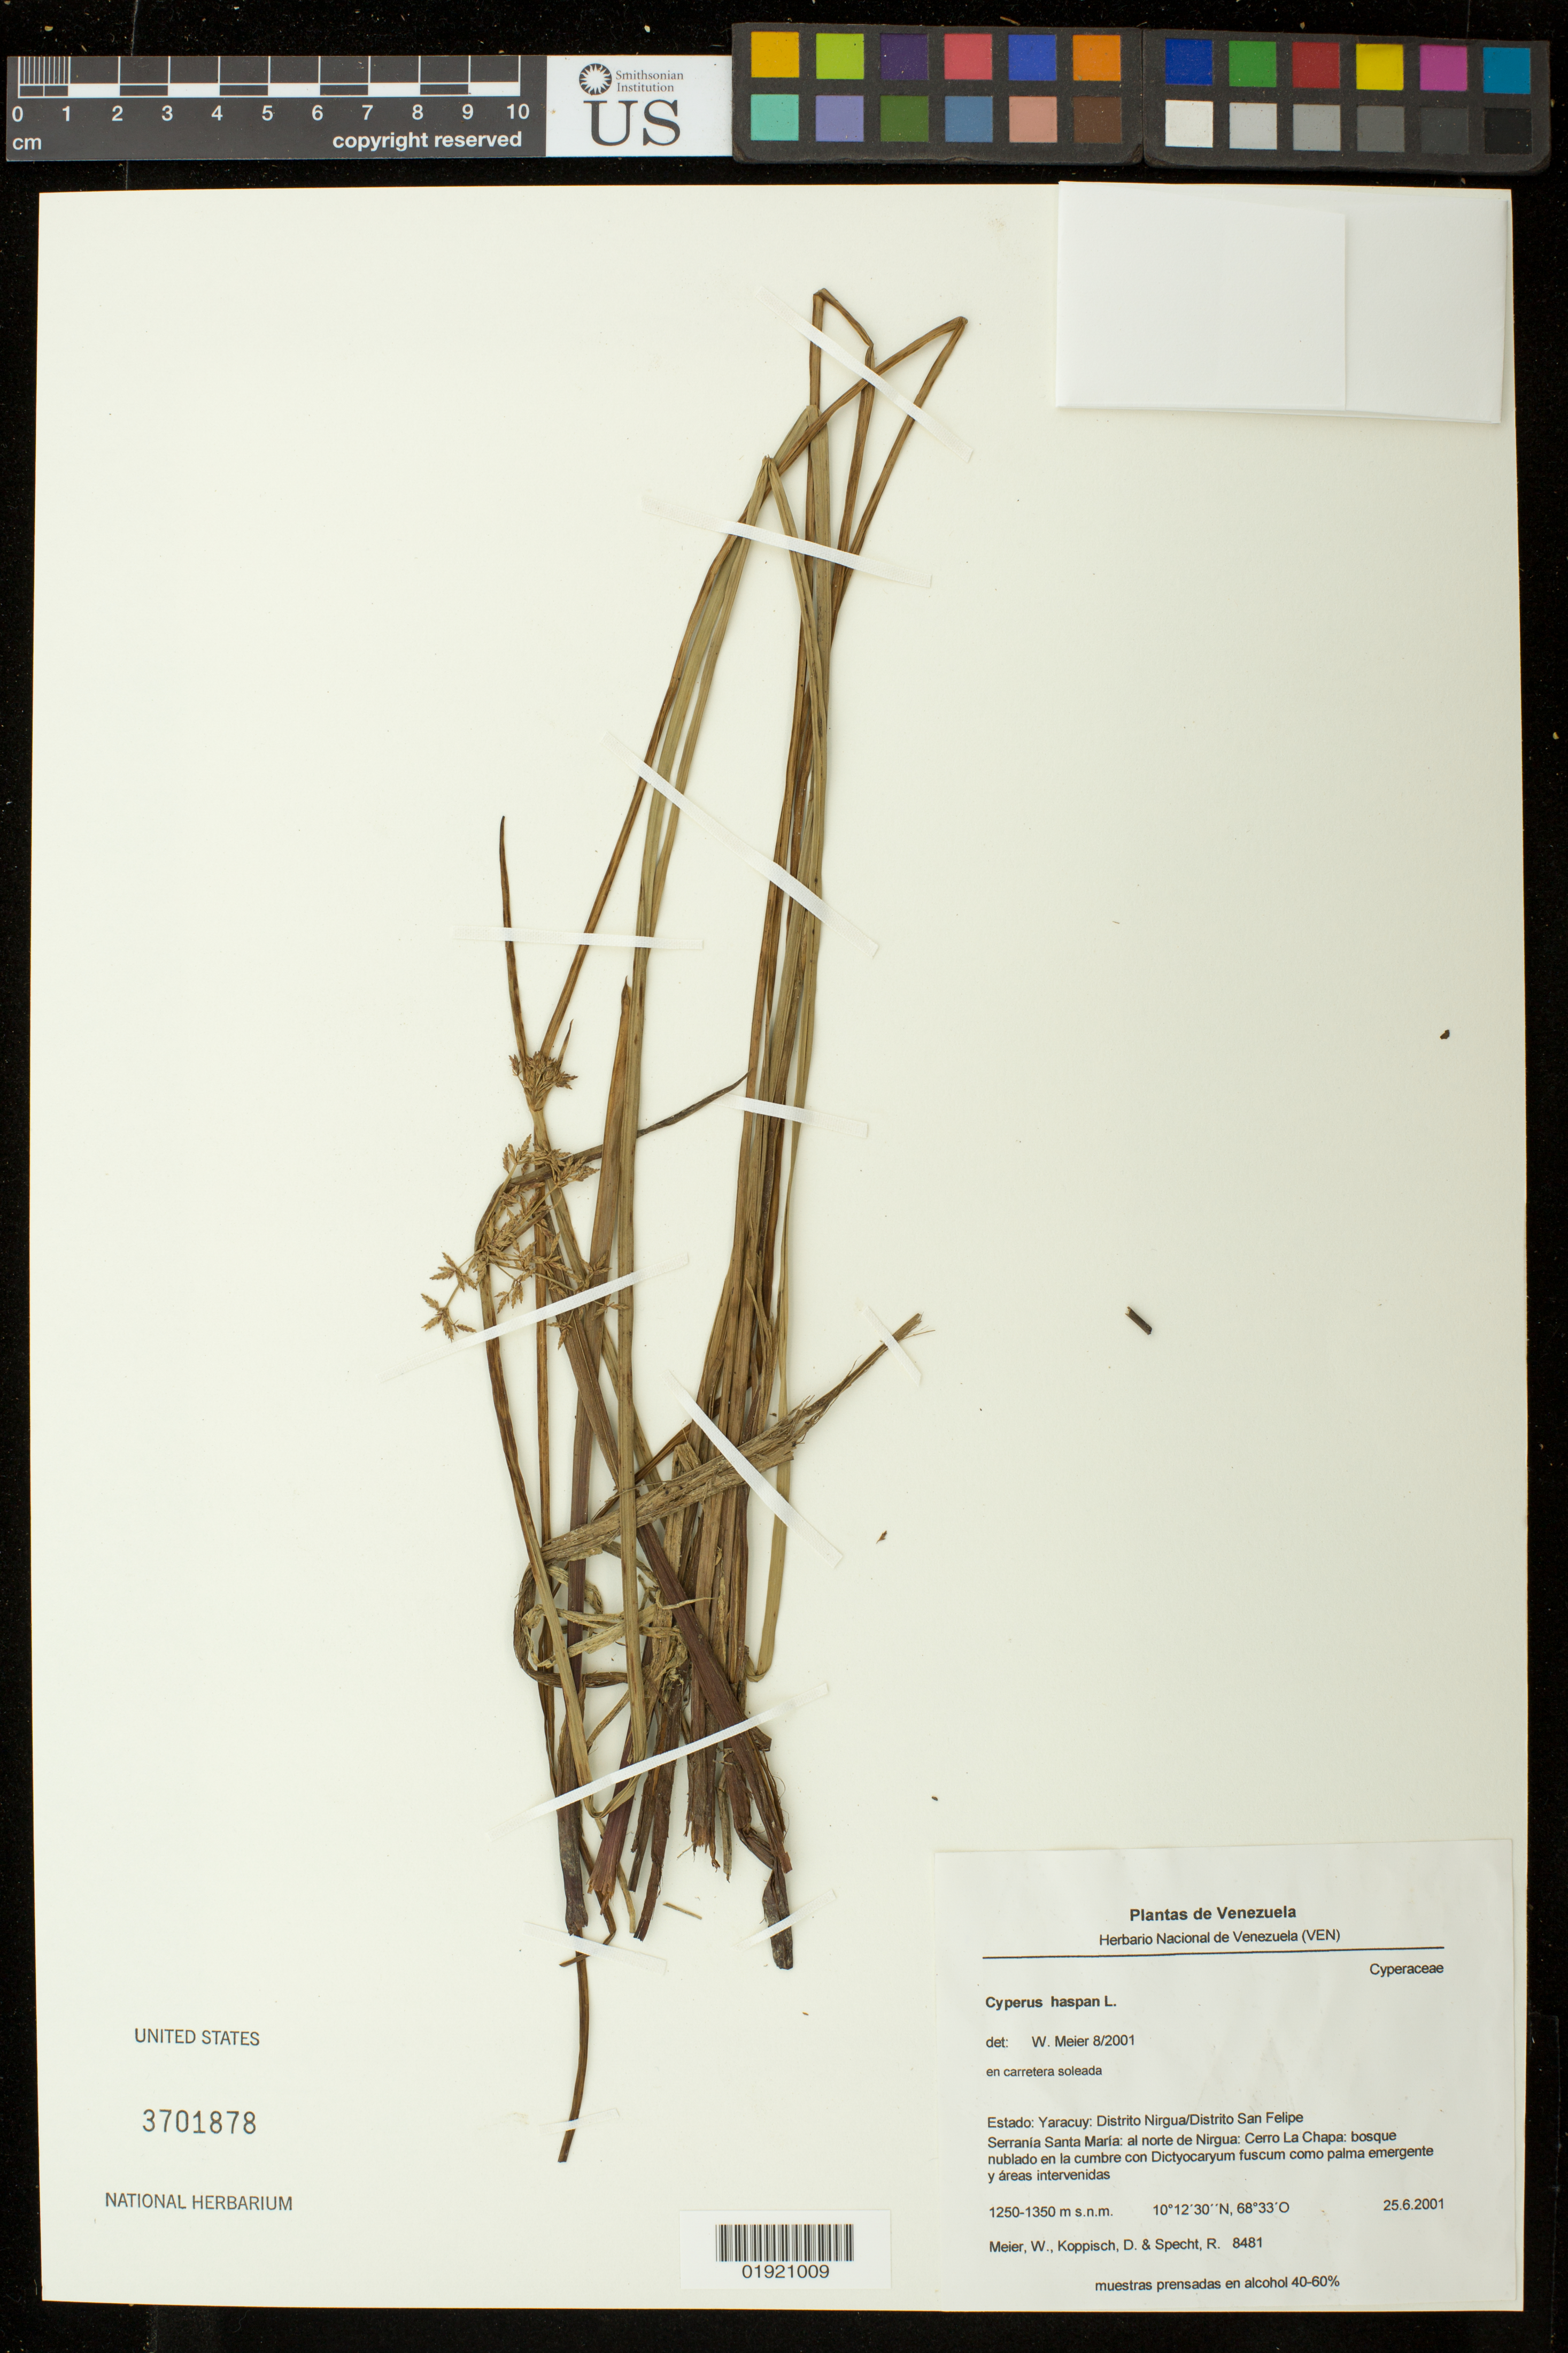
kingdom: Plantae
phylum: Tracheophyta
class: Liliopsida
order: Poales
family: Cyperaceae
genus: Cyperus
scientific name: Cyperus haspan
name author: L.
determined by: Meier, Winfried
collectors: W. Meier, D. Koppisch & R. Specht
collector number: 8481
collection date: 2001-06-25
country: Venezuela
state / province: Yaracuy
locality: Estado: Yaracuy: Distrito Nirgua/Distrito San Felipe. Serrania Santa Maria: al norte de Nirgua: Cerro La Chapa.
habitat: Bosque nublado en la cumbre con Dictyocaryum fuscum como palma emergente y areas intervenidas.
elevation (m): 1250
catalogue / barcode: US 3701878